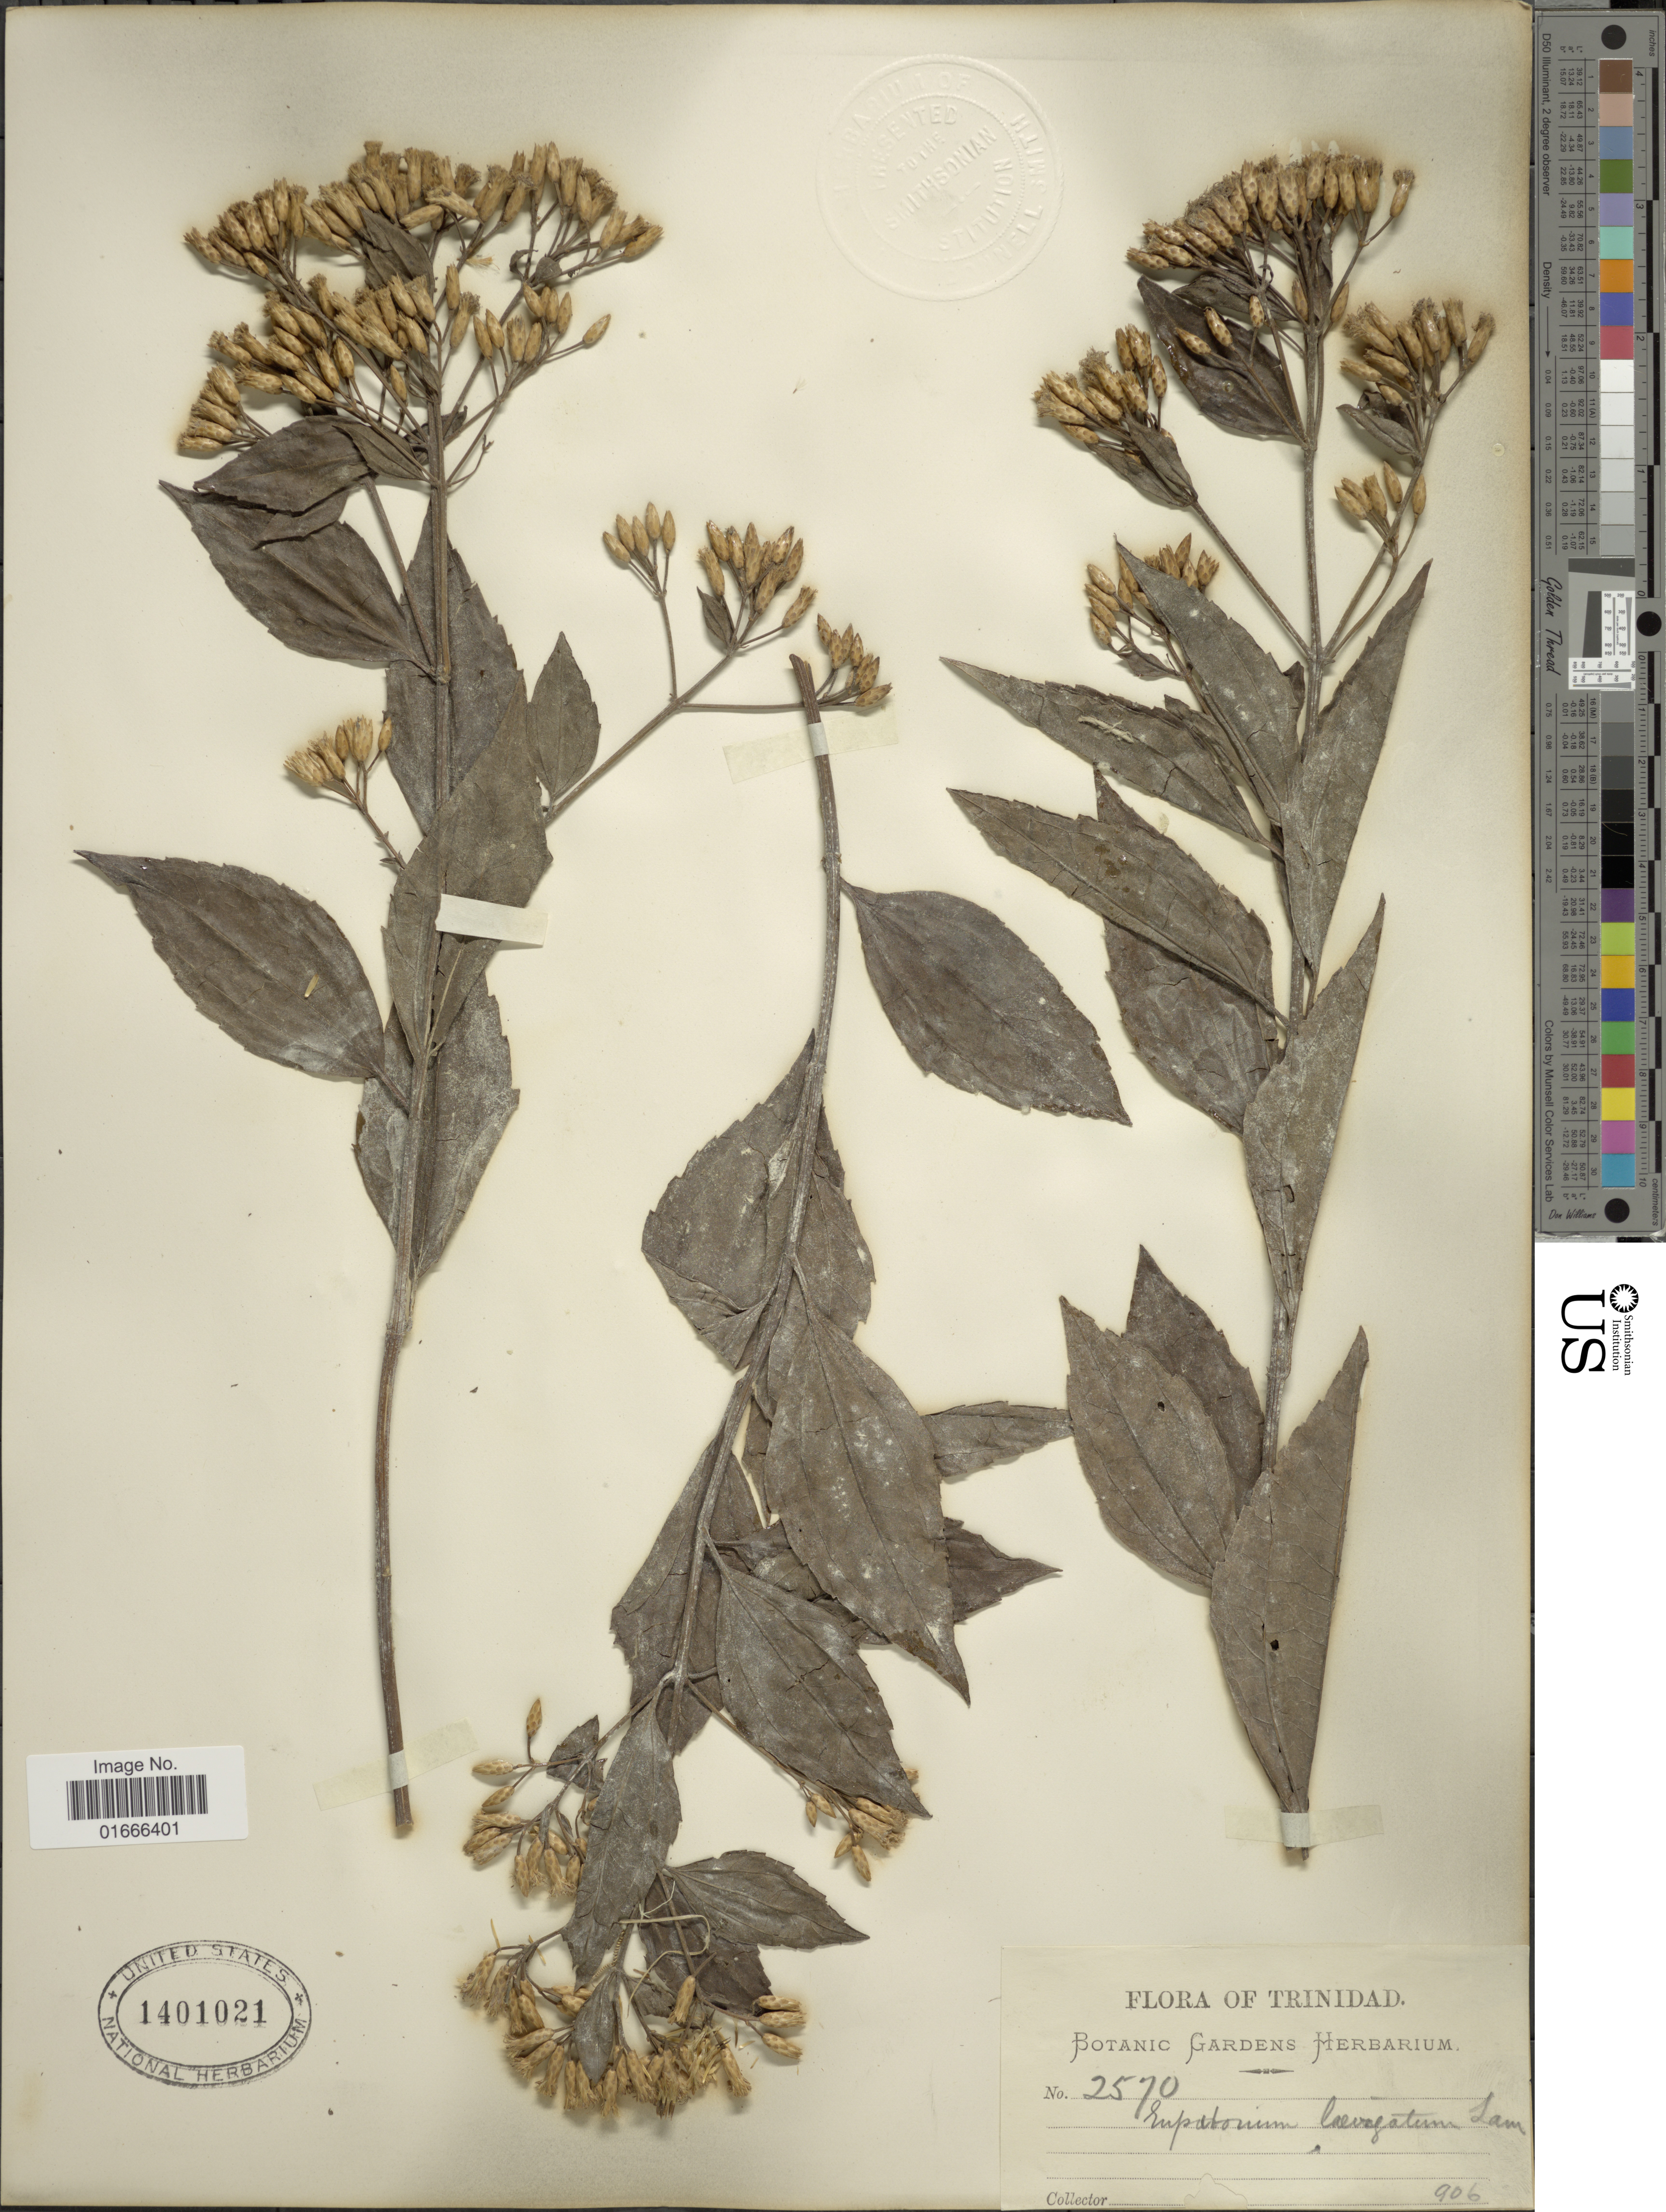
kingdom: Plantae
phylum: Tracheophyta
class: Magnoliopsida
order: Asterales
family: Asteraceae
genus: Chromolaena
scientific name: Chromolaena laevigata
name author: (Lam.) R.M. King & H. Rob.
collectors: Botanic Gardens Herbarium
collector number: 2570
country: Trinidad and Tobago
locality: Trinidad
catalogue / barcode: US 1401021